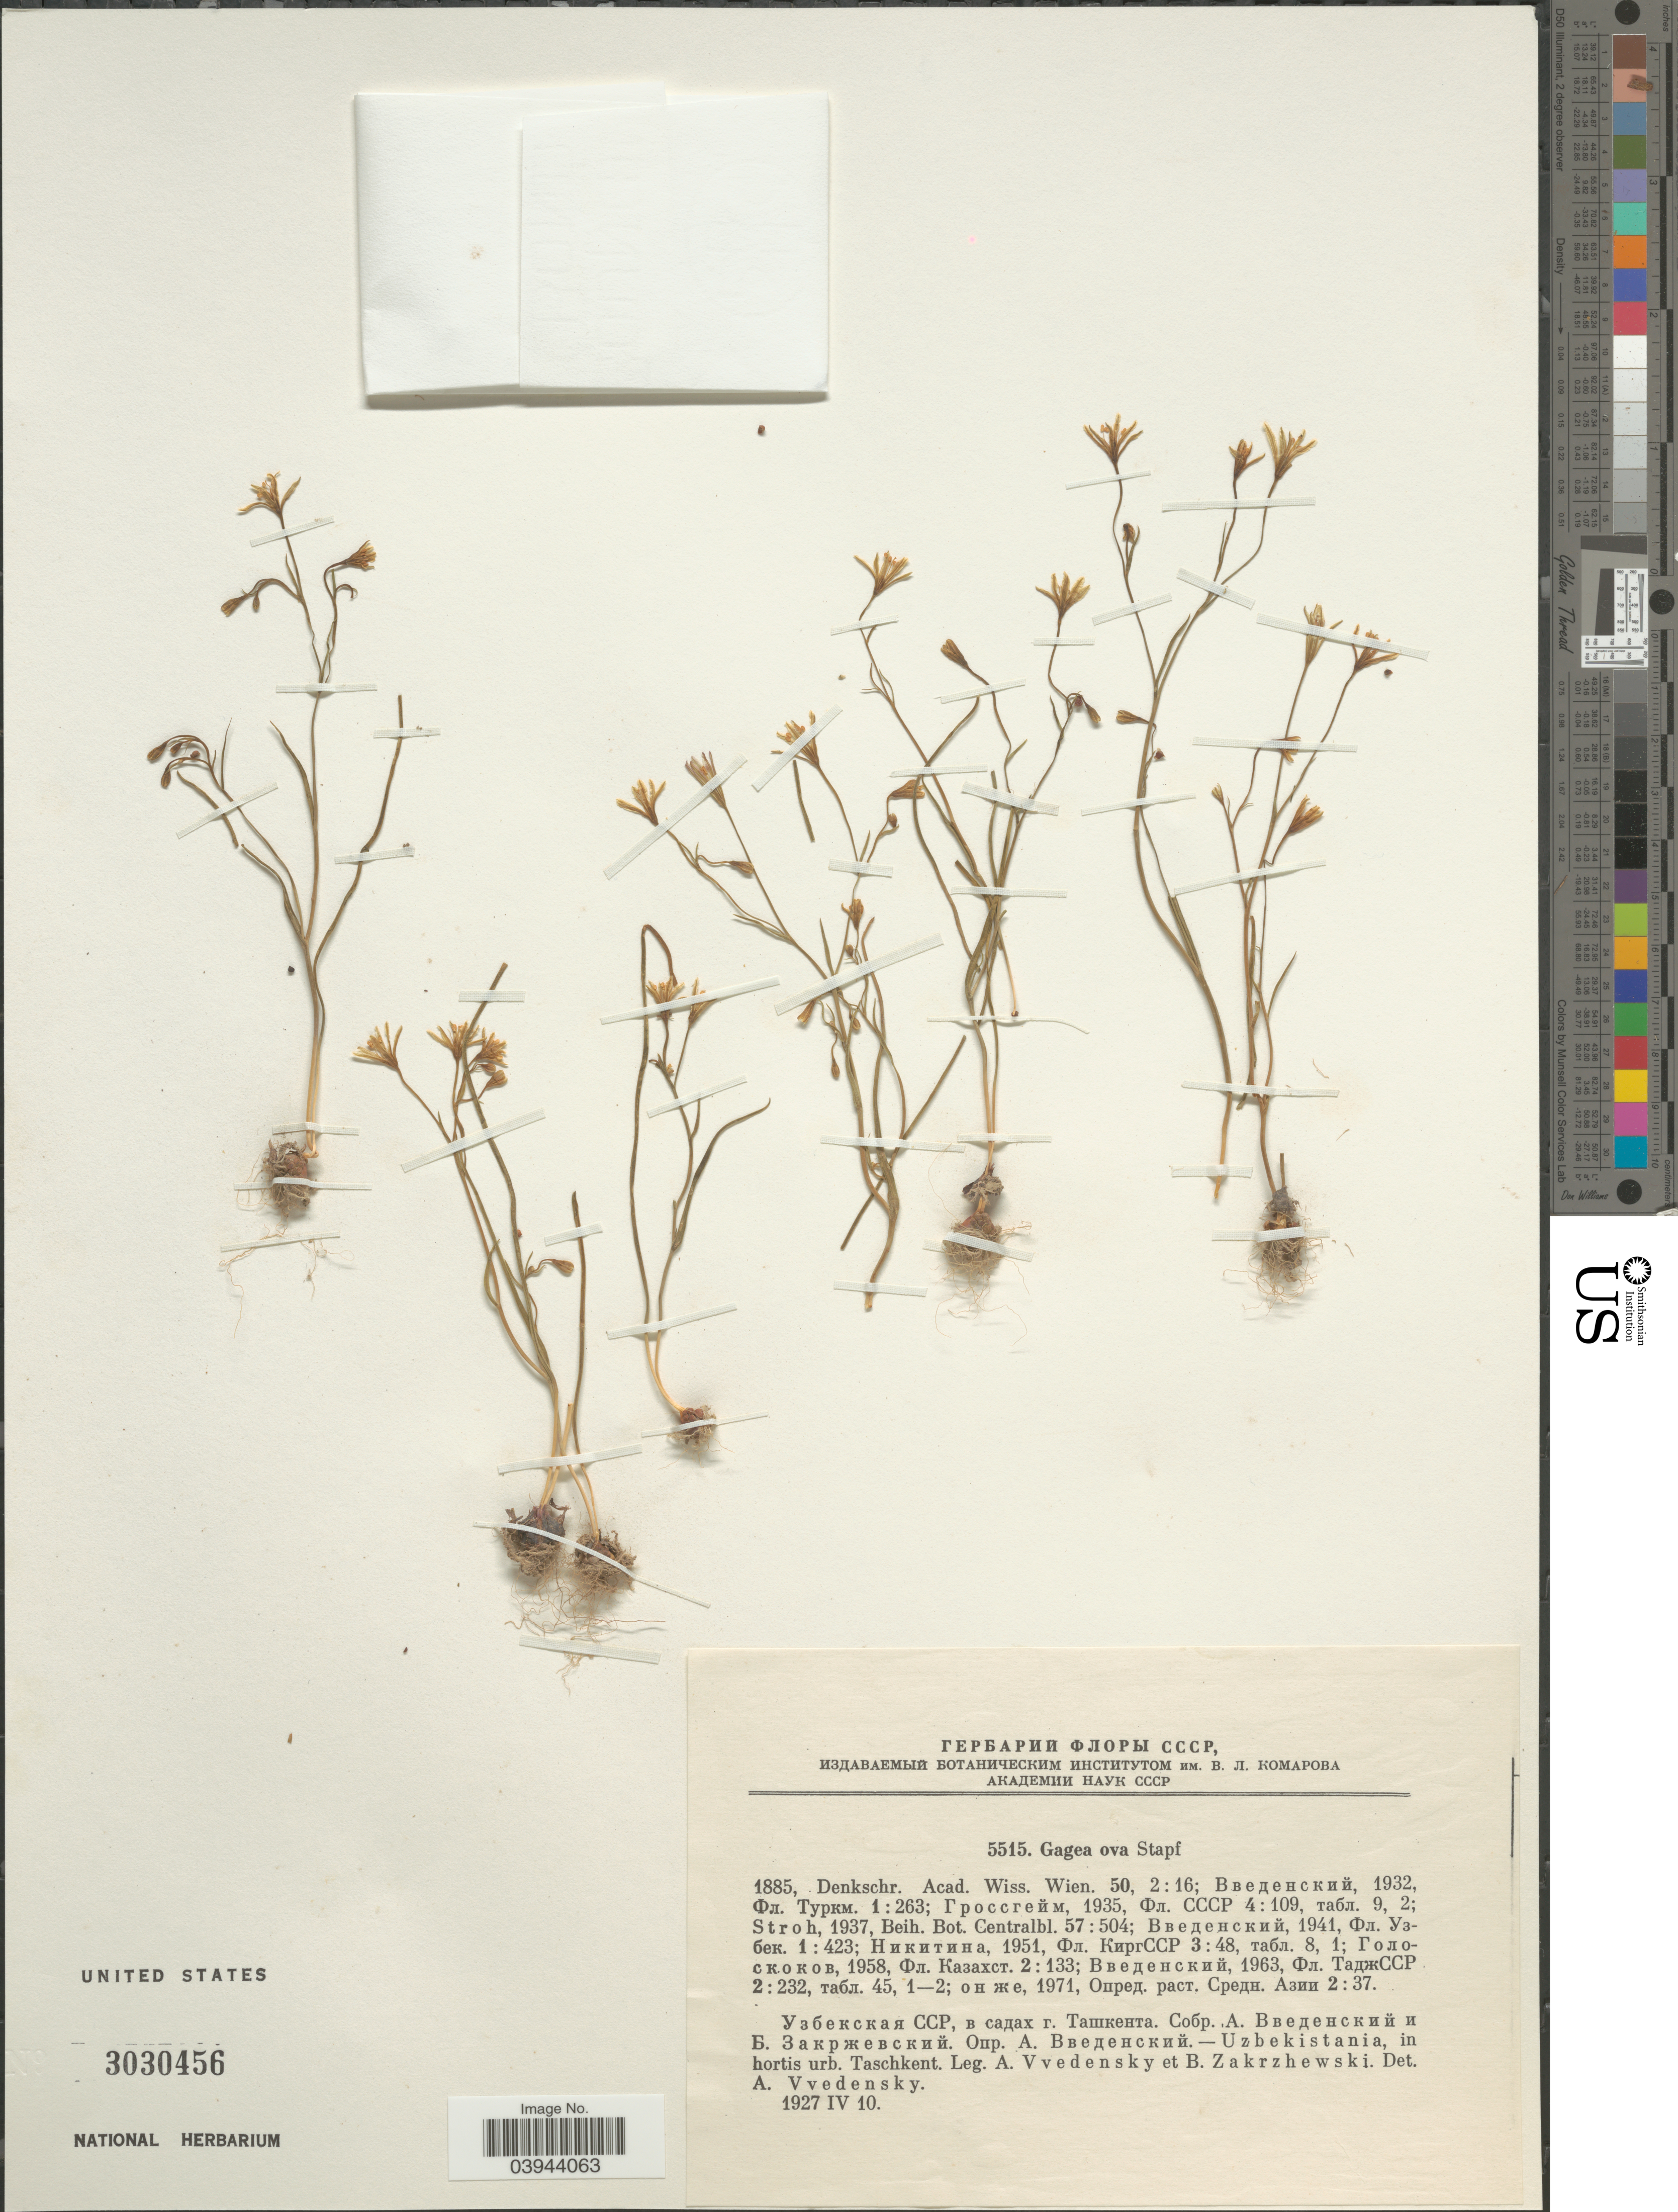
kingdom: Plantae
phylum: Tracheophyta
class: Liliopsida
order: Liliales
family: Liliaceae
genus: Gagea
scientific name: Gagea ova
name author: Stapf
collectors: A. Vvedensky & B. Zakrzhewski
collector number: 5515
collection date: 1927-04-10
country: Uzbekistan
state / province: Toshkent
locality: Uzbekistania, in hortis urb. Taschkent.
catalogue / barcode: US 3030456